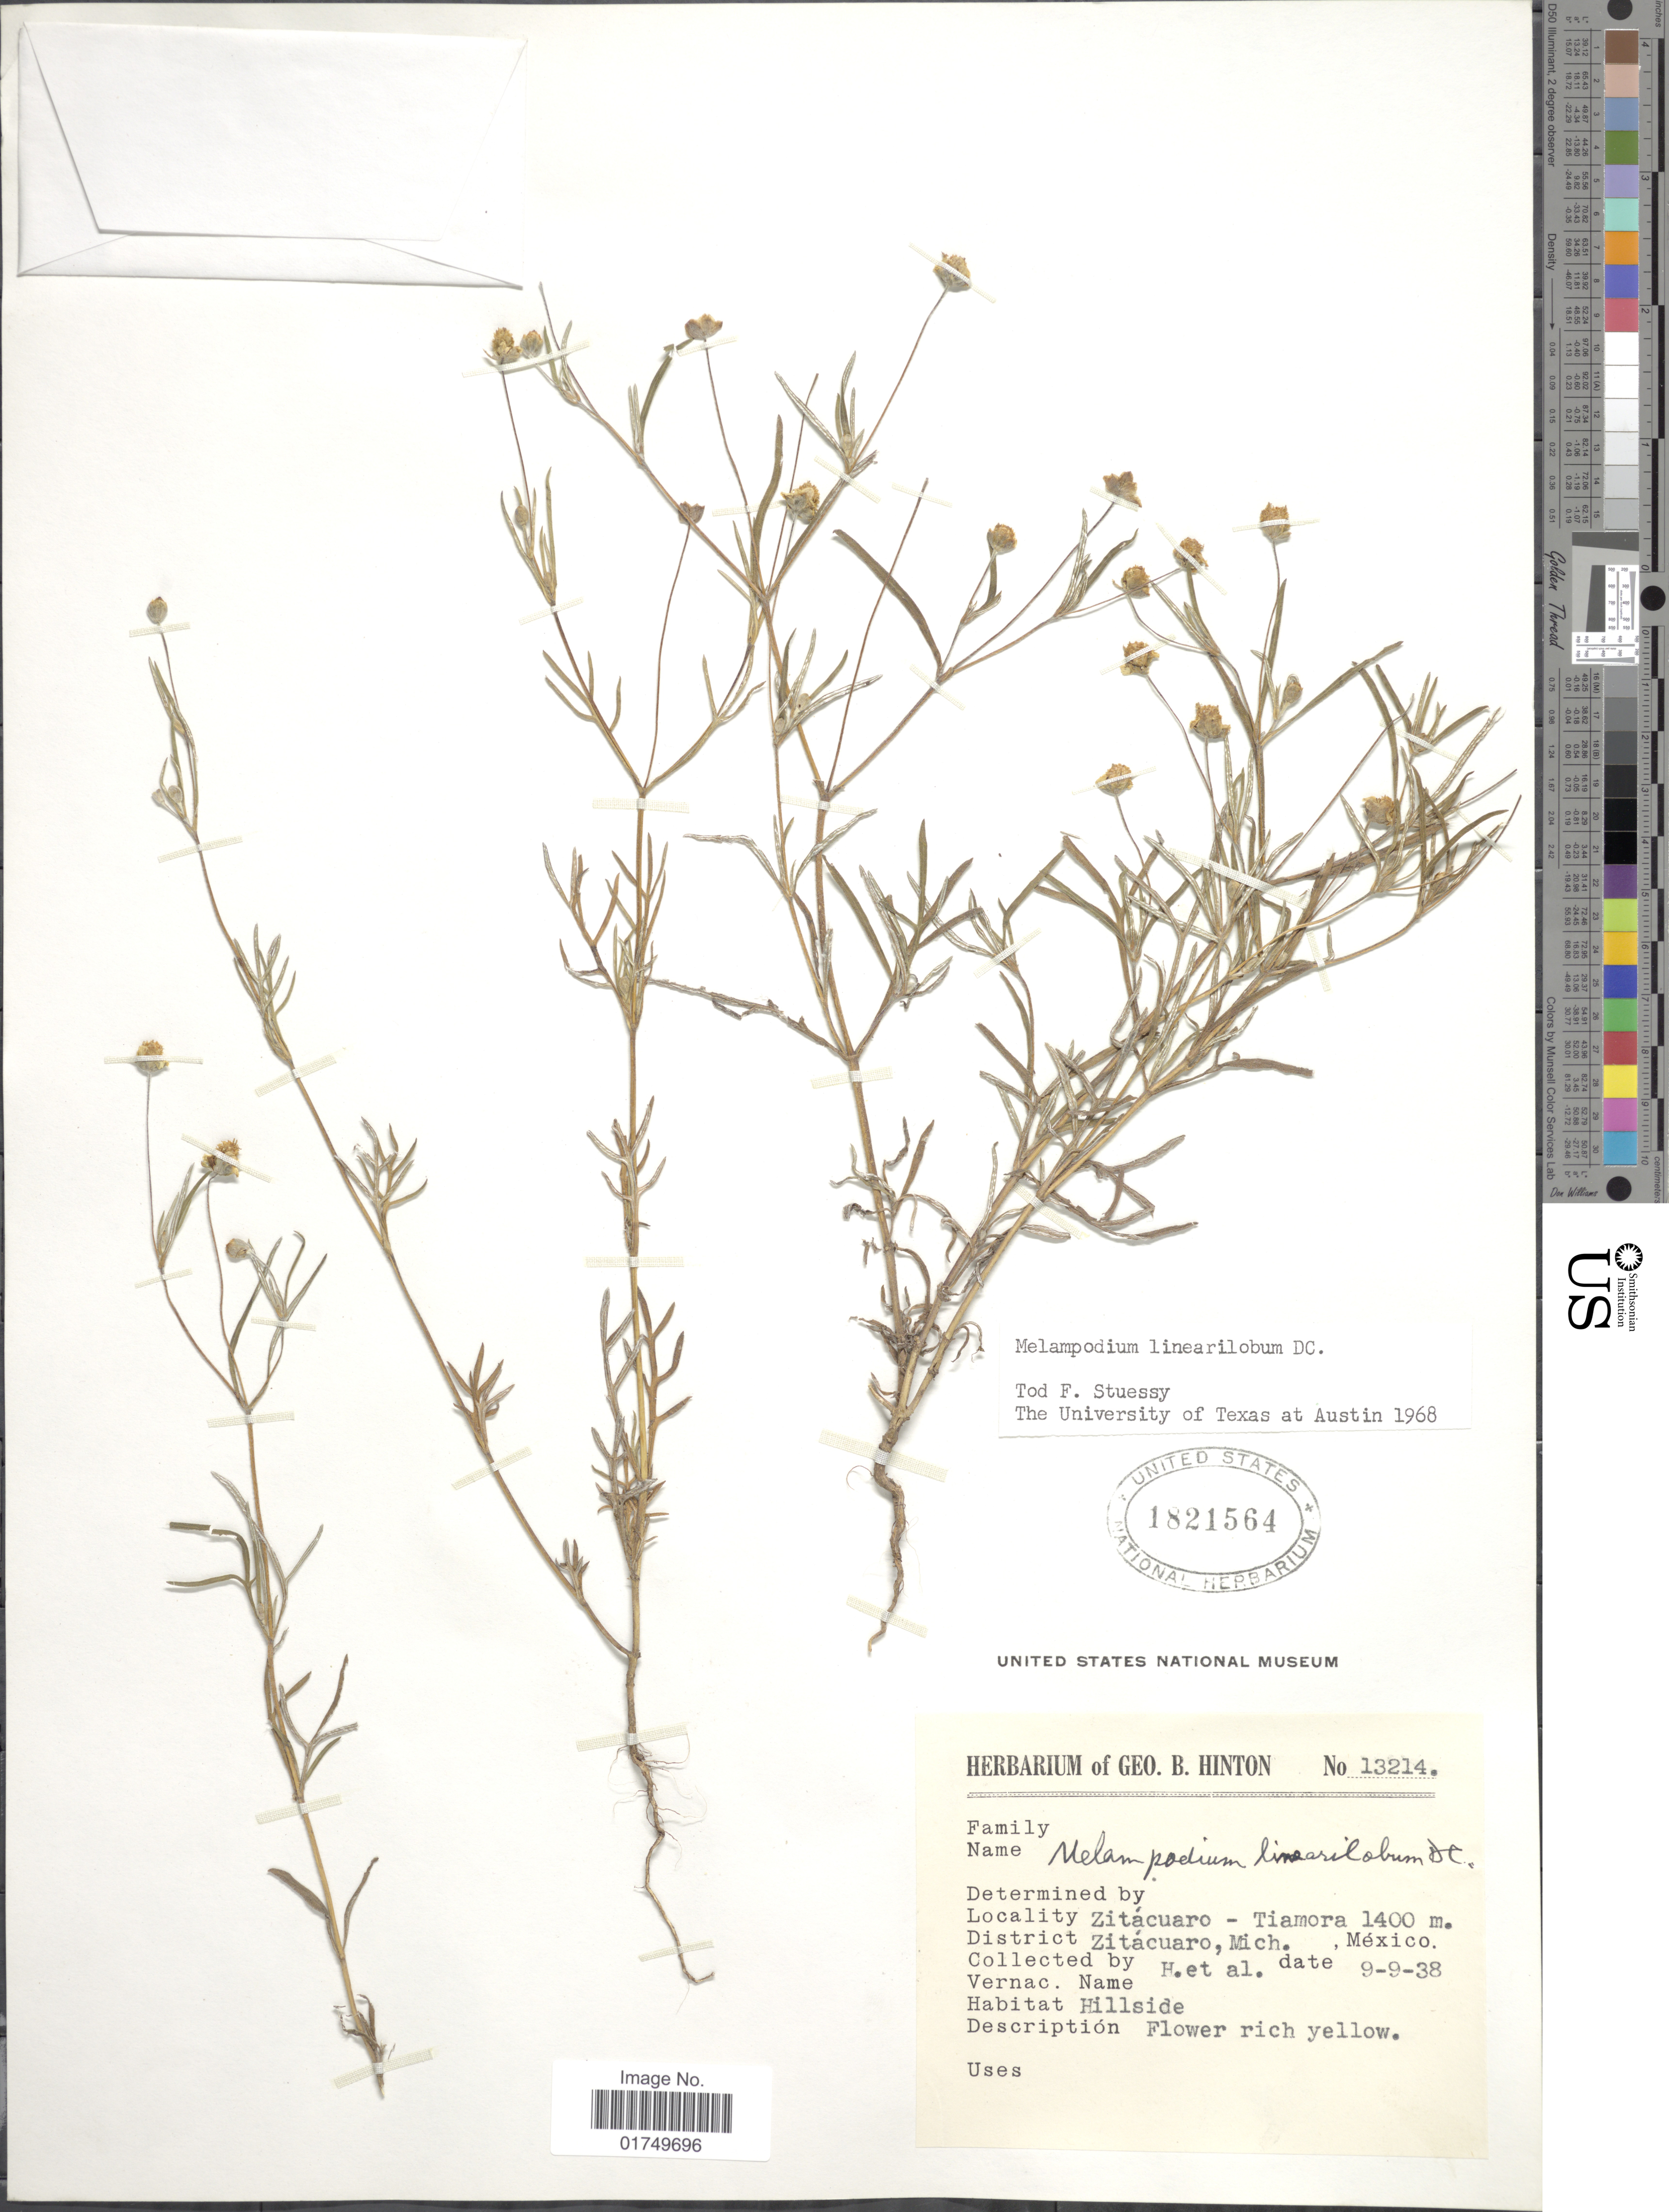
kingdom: Plantae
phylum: Tracheophyta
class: Magnoliopsida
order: Asterales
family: Asteraceae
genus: Melampodium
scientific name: Melampodium linearilobum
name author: DC.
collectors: G. B. Hinton & et al.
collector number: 13214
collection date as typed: Transcribed d/m/y: 9/9/38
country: Mexico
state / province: Michoacán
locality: Zitácuaro - Tiamora. District Zitácuaro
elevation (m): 1400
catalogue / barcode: US 1821564